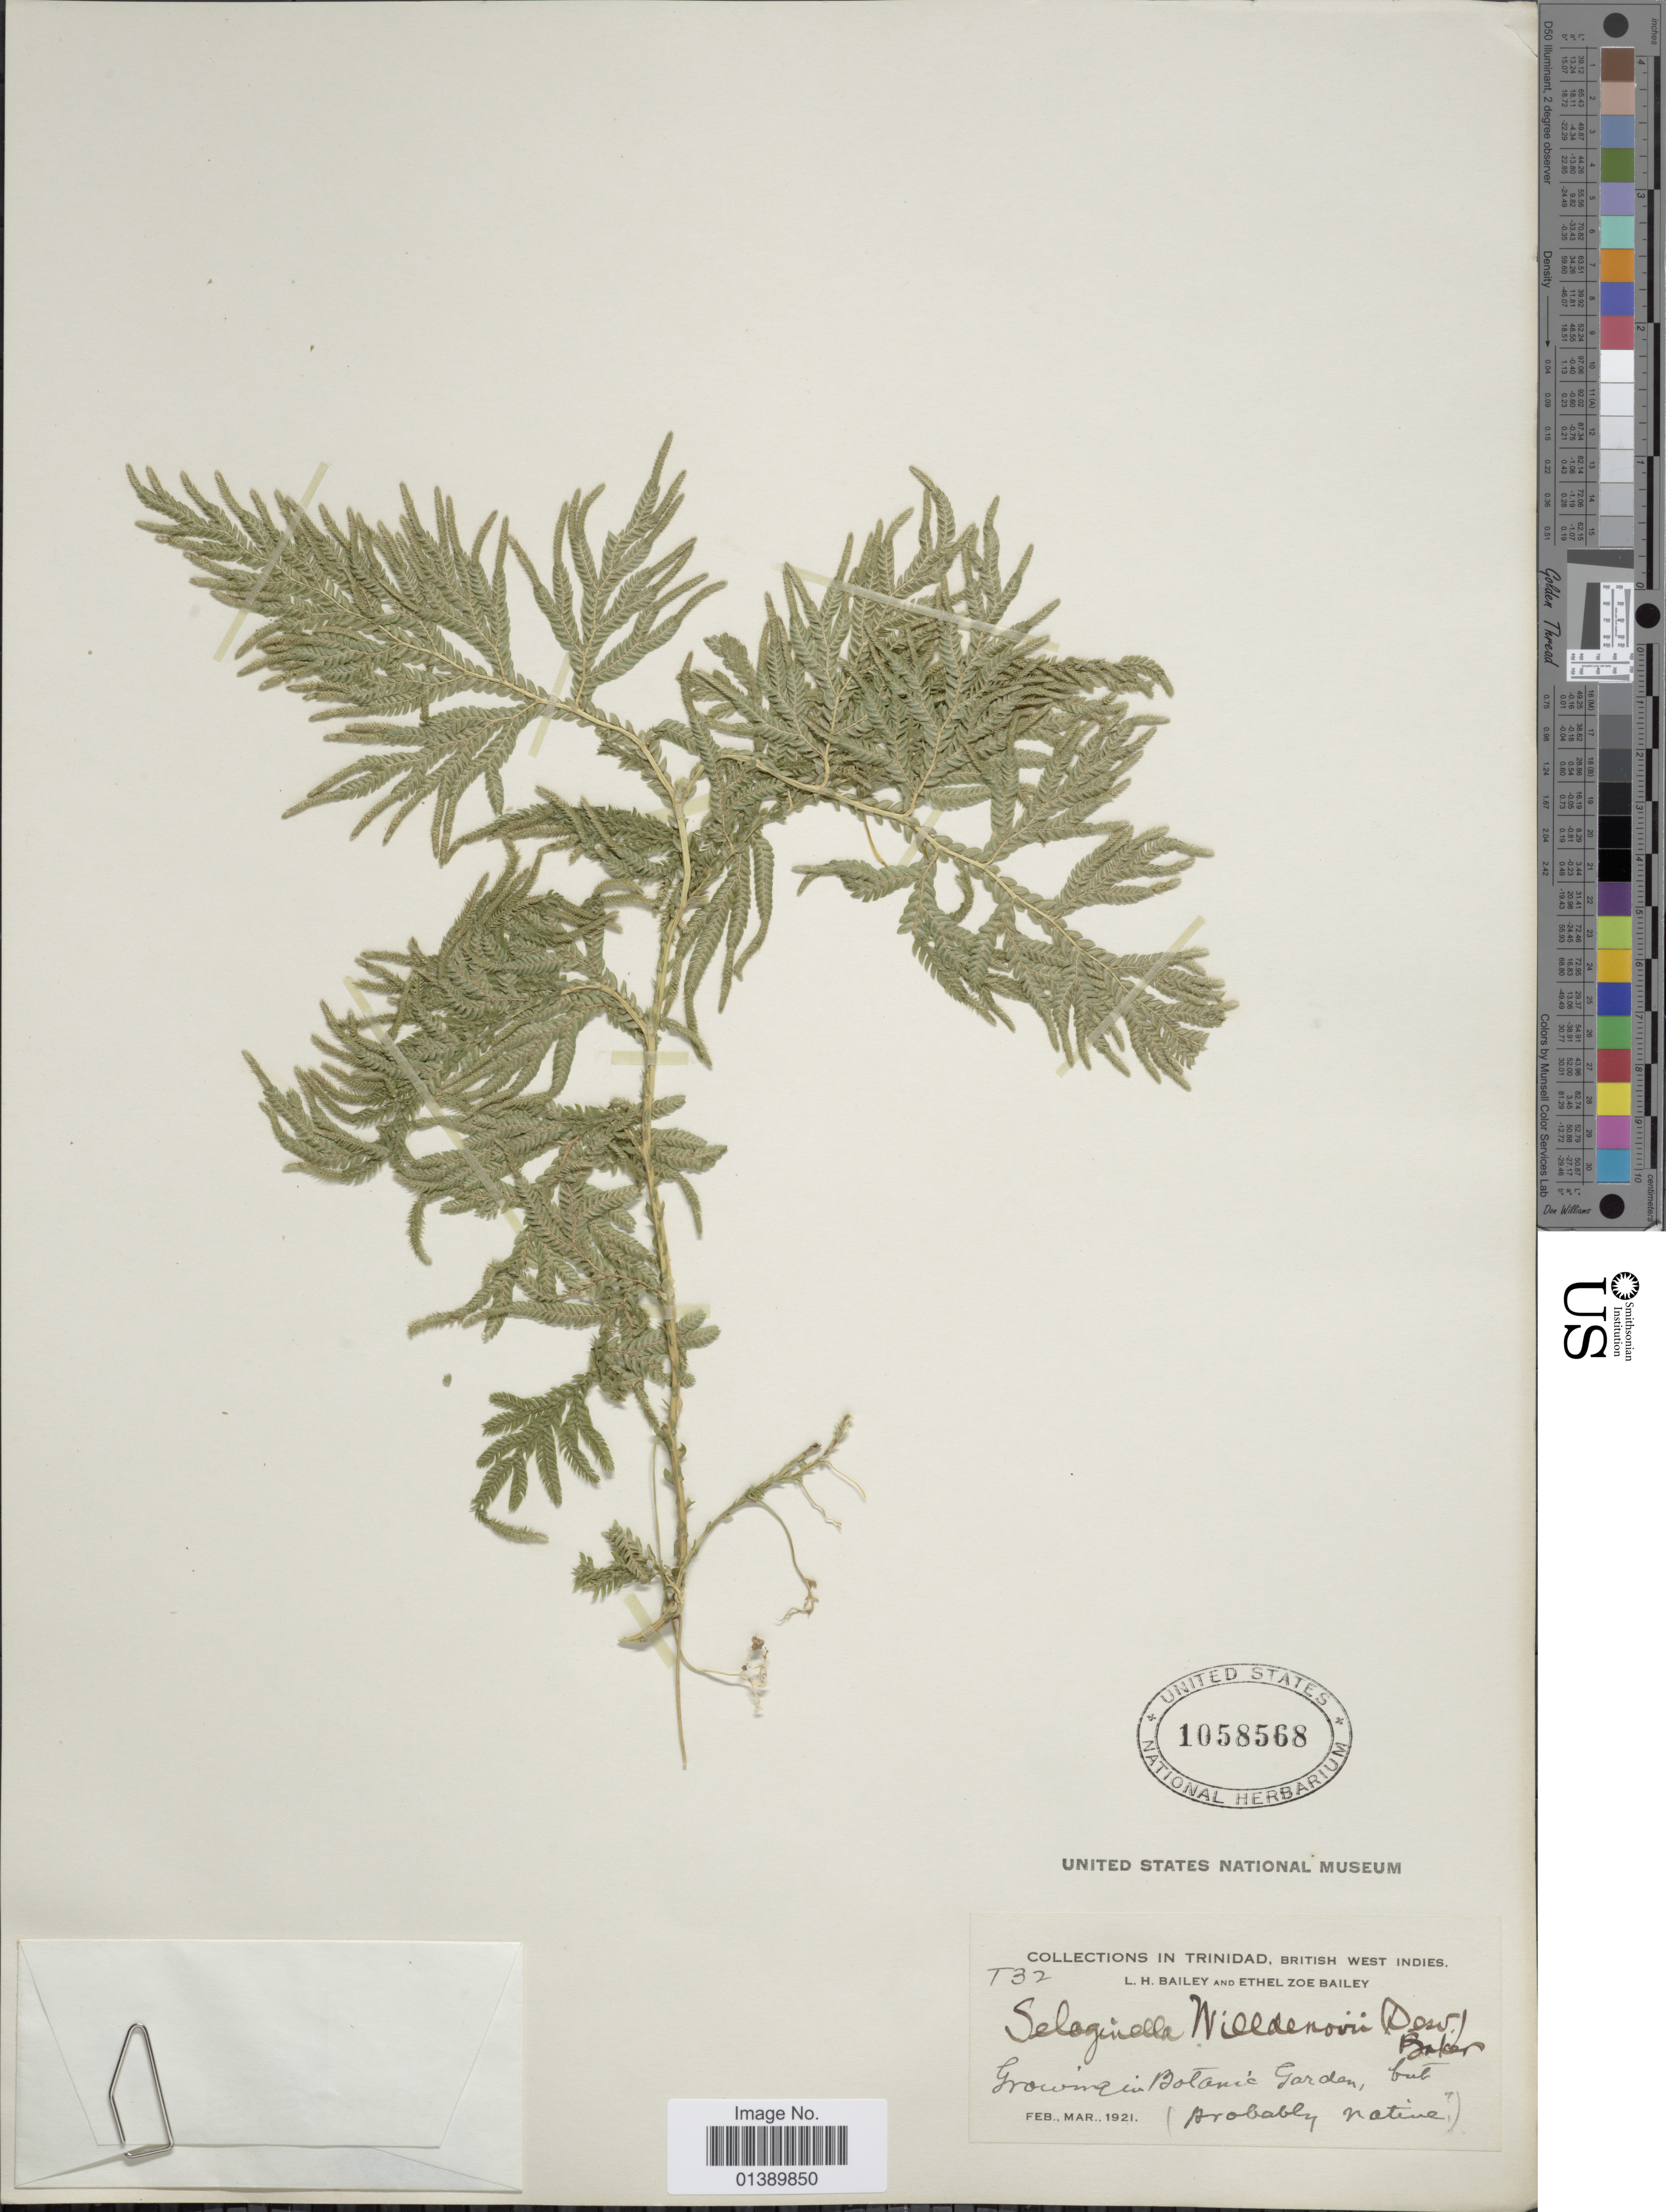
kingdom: Plantae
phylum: Tracheophyta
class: Lycopodiopsida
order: Selaginellales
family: Selaginellaceae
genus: Selaginella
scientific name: Selaginella plana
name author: (Desv. ex Poir.) Hieron.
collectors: L. H. Bailey & E. Z. Bailey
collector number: T 32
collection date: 1921-02/1921-03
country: Trinidad and Tobago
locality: Trinidad, British West Indies, Growing in Botanic Garden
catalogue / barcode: US 1058568